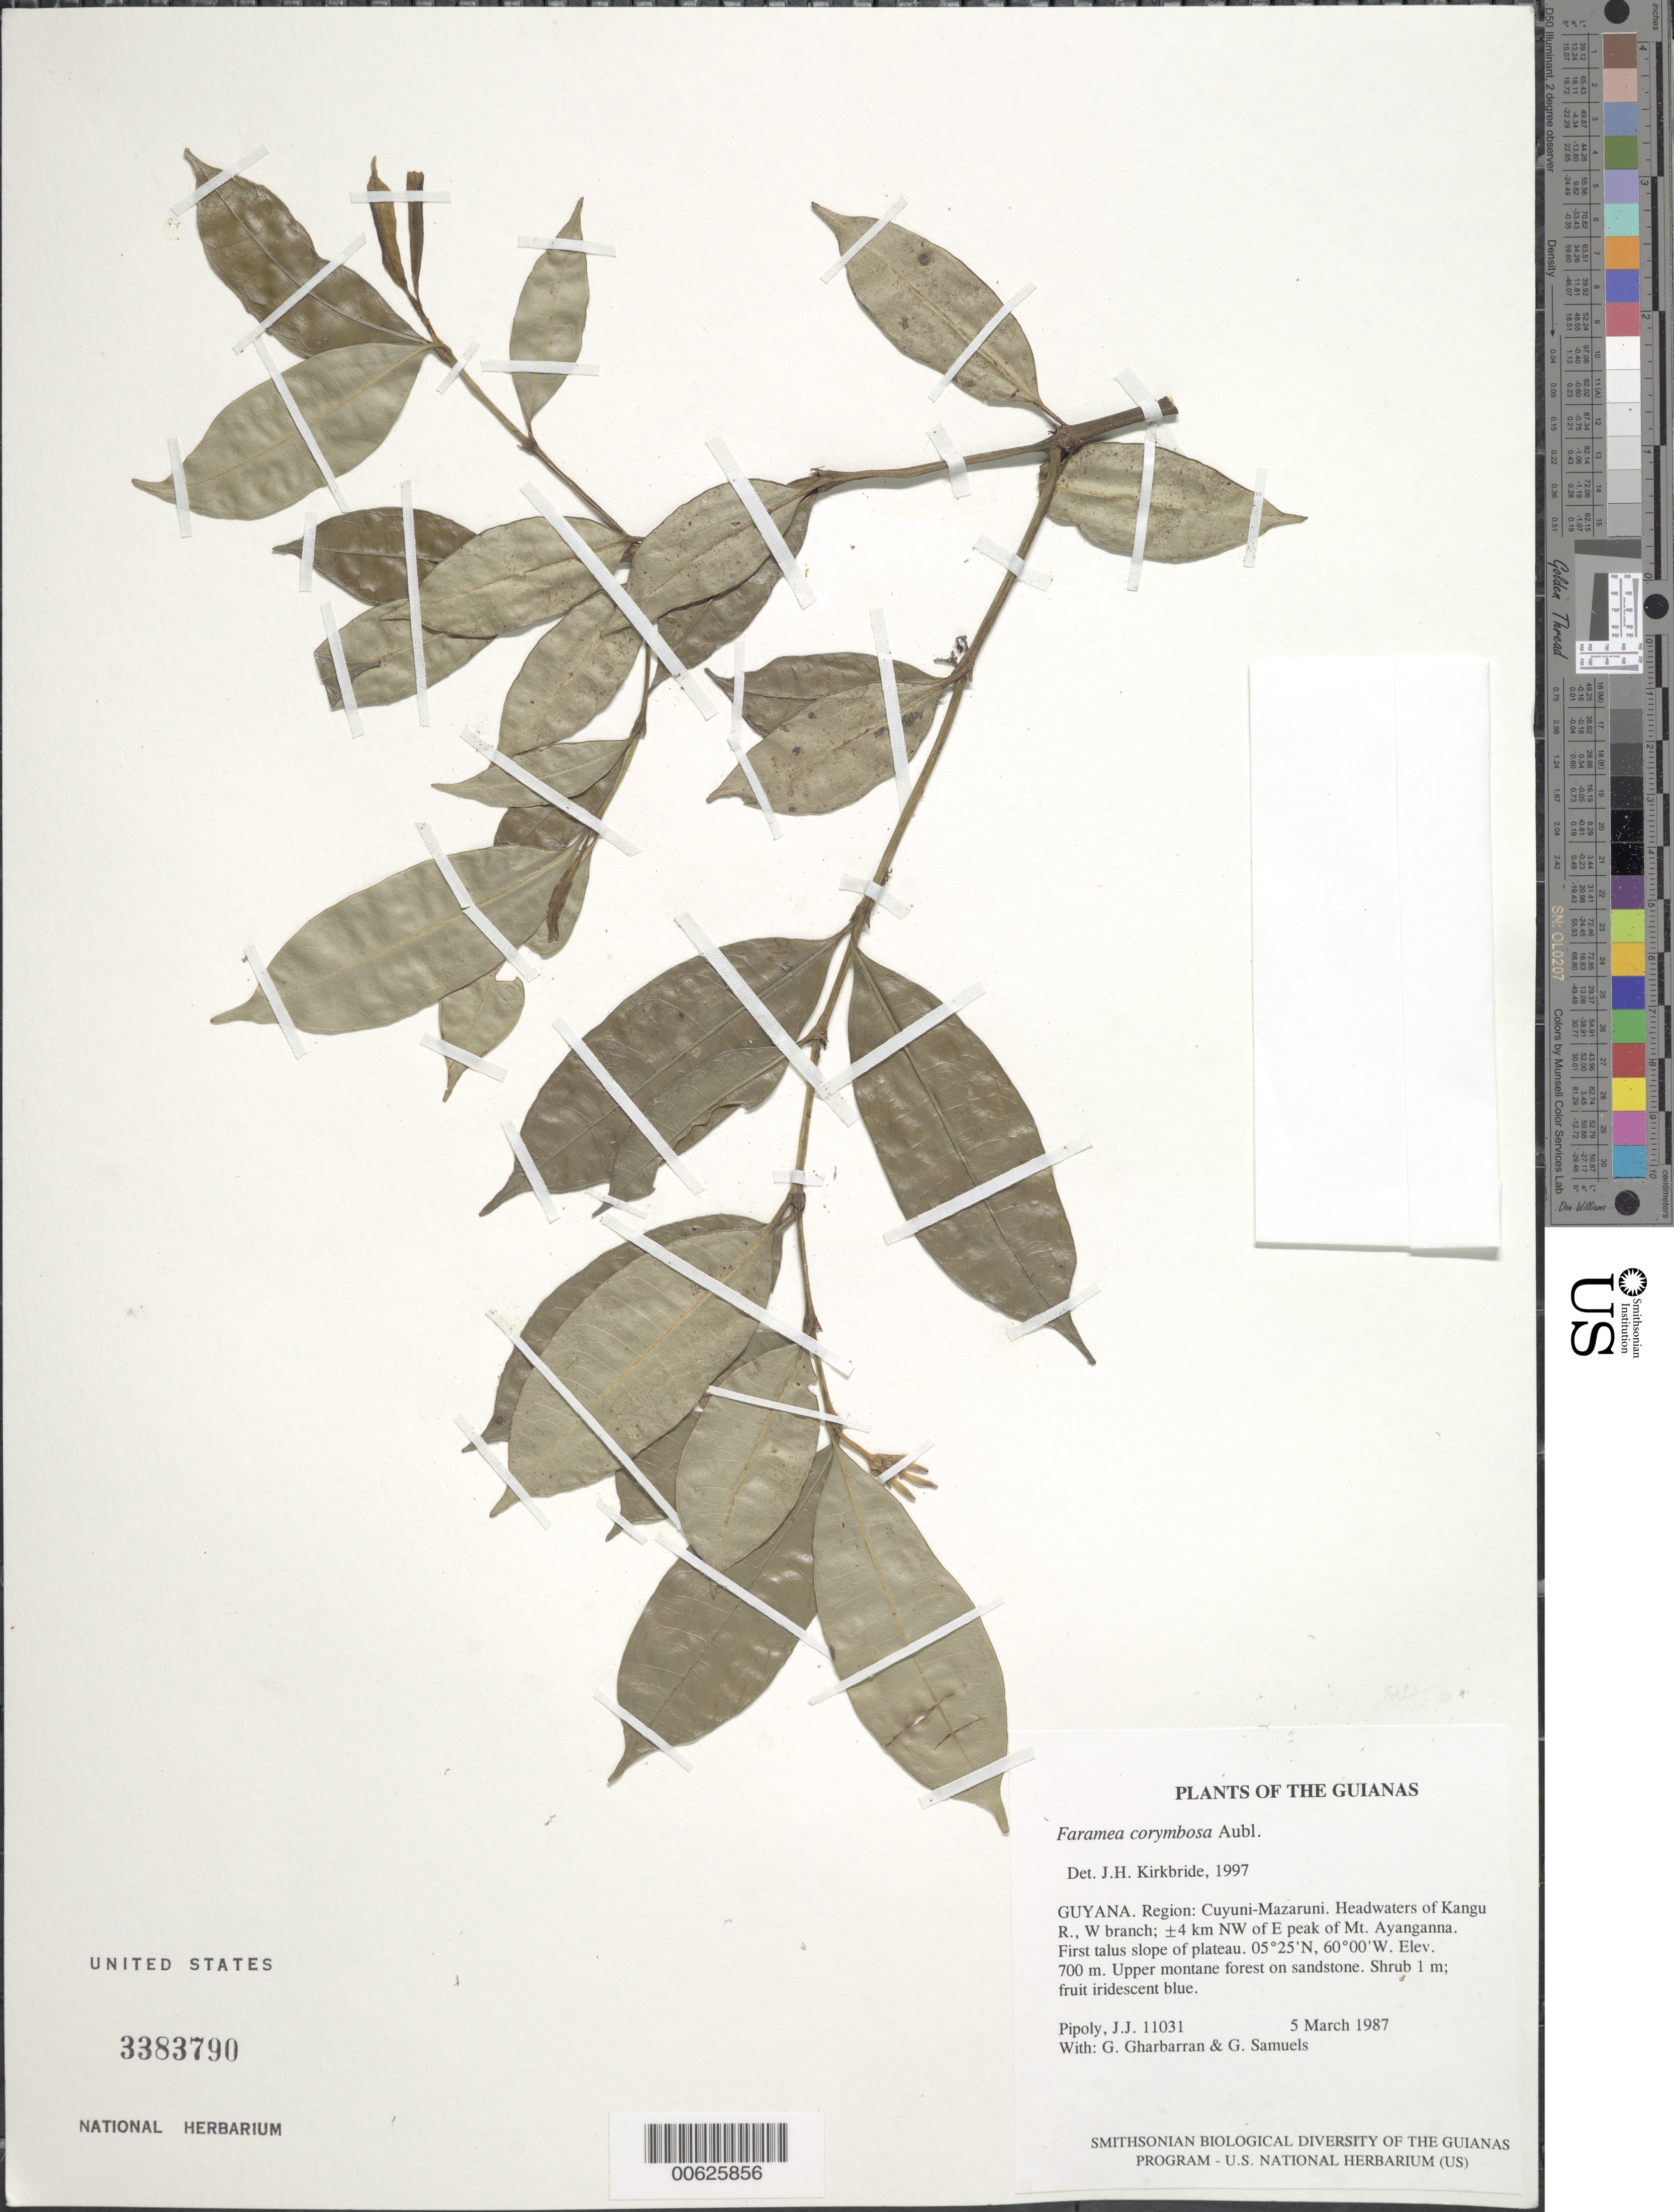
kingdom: Plantae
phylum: Tracheophyta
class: Magnoliopsida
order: Gentianales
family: Rubiaceae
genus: Faramea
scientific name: Faramea corymbosa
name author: Aubl.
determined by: Kirkbride, J. H.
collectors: J. J. Pipoly, G. Gharbarran & G. Samuels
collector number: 11031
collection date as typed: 5 March 1987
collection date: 1987-03-05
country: Guyana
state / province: Cuyuni-Mazaruni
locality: Headwaters of Kangu R., W branch; ±4 km NW of E peak of Mt. Ayanganna. First talus slope of plateau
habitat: Upper montane forest on sandstone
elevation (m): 700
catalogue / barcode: US 3383790